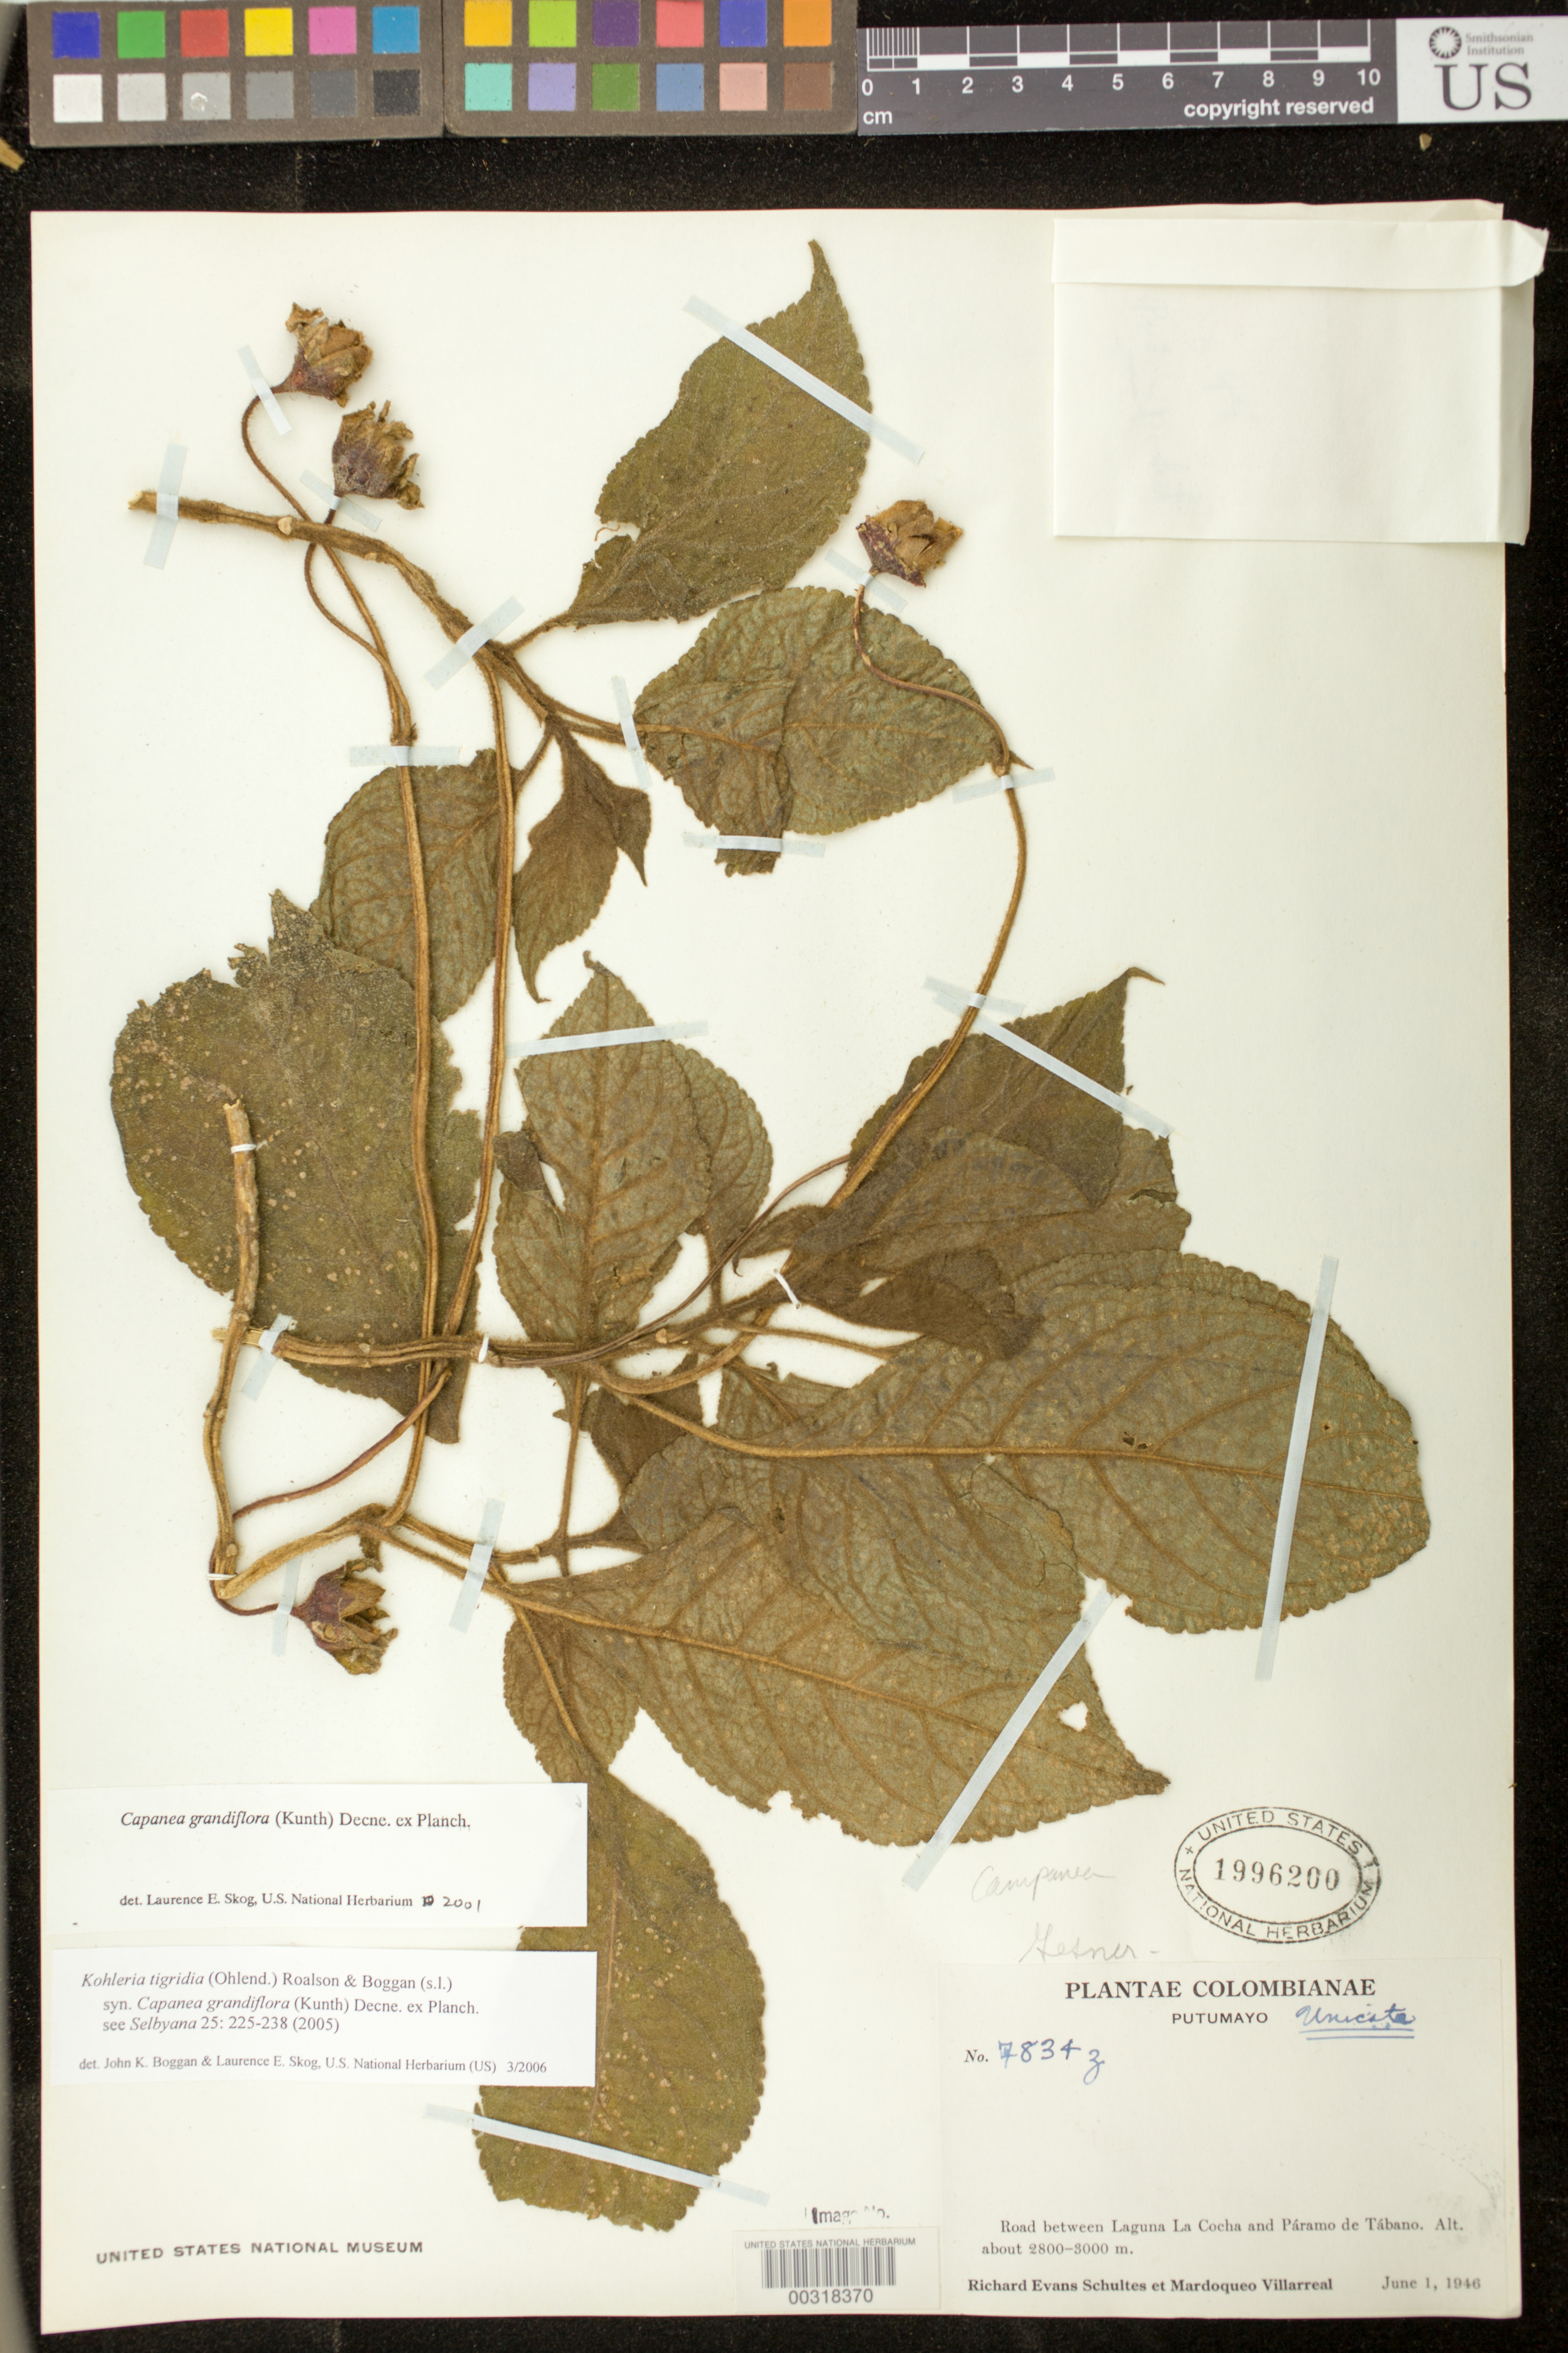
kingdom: Plantae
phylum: Tracheophyta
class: Magnoliopsida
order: Lamiales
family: Gesneriaceae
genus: Kohleria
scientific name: Kohleria tigridia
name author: (Ohlend.) Roalson & Boggan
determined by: Boggan, J. K.; Skog, L. E.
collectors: R. E. Schultes & M. Villarreal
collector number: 7834 z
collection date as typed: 01 Jun 1946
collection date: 1946-06-01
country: Colombia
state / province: Putumayo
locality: Road between Laguna La Cocha and Paramo de Tábano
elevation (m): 2800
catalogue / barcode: US 1996200